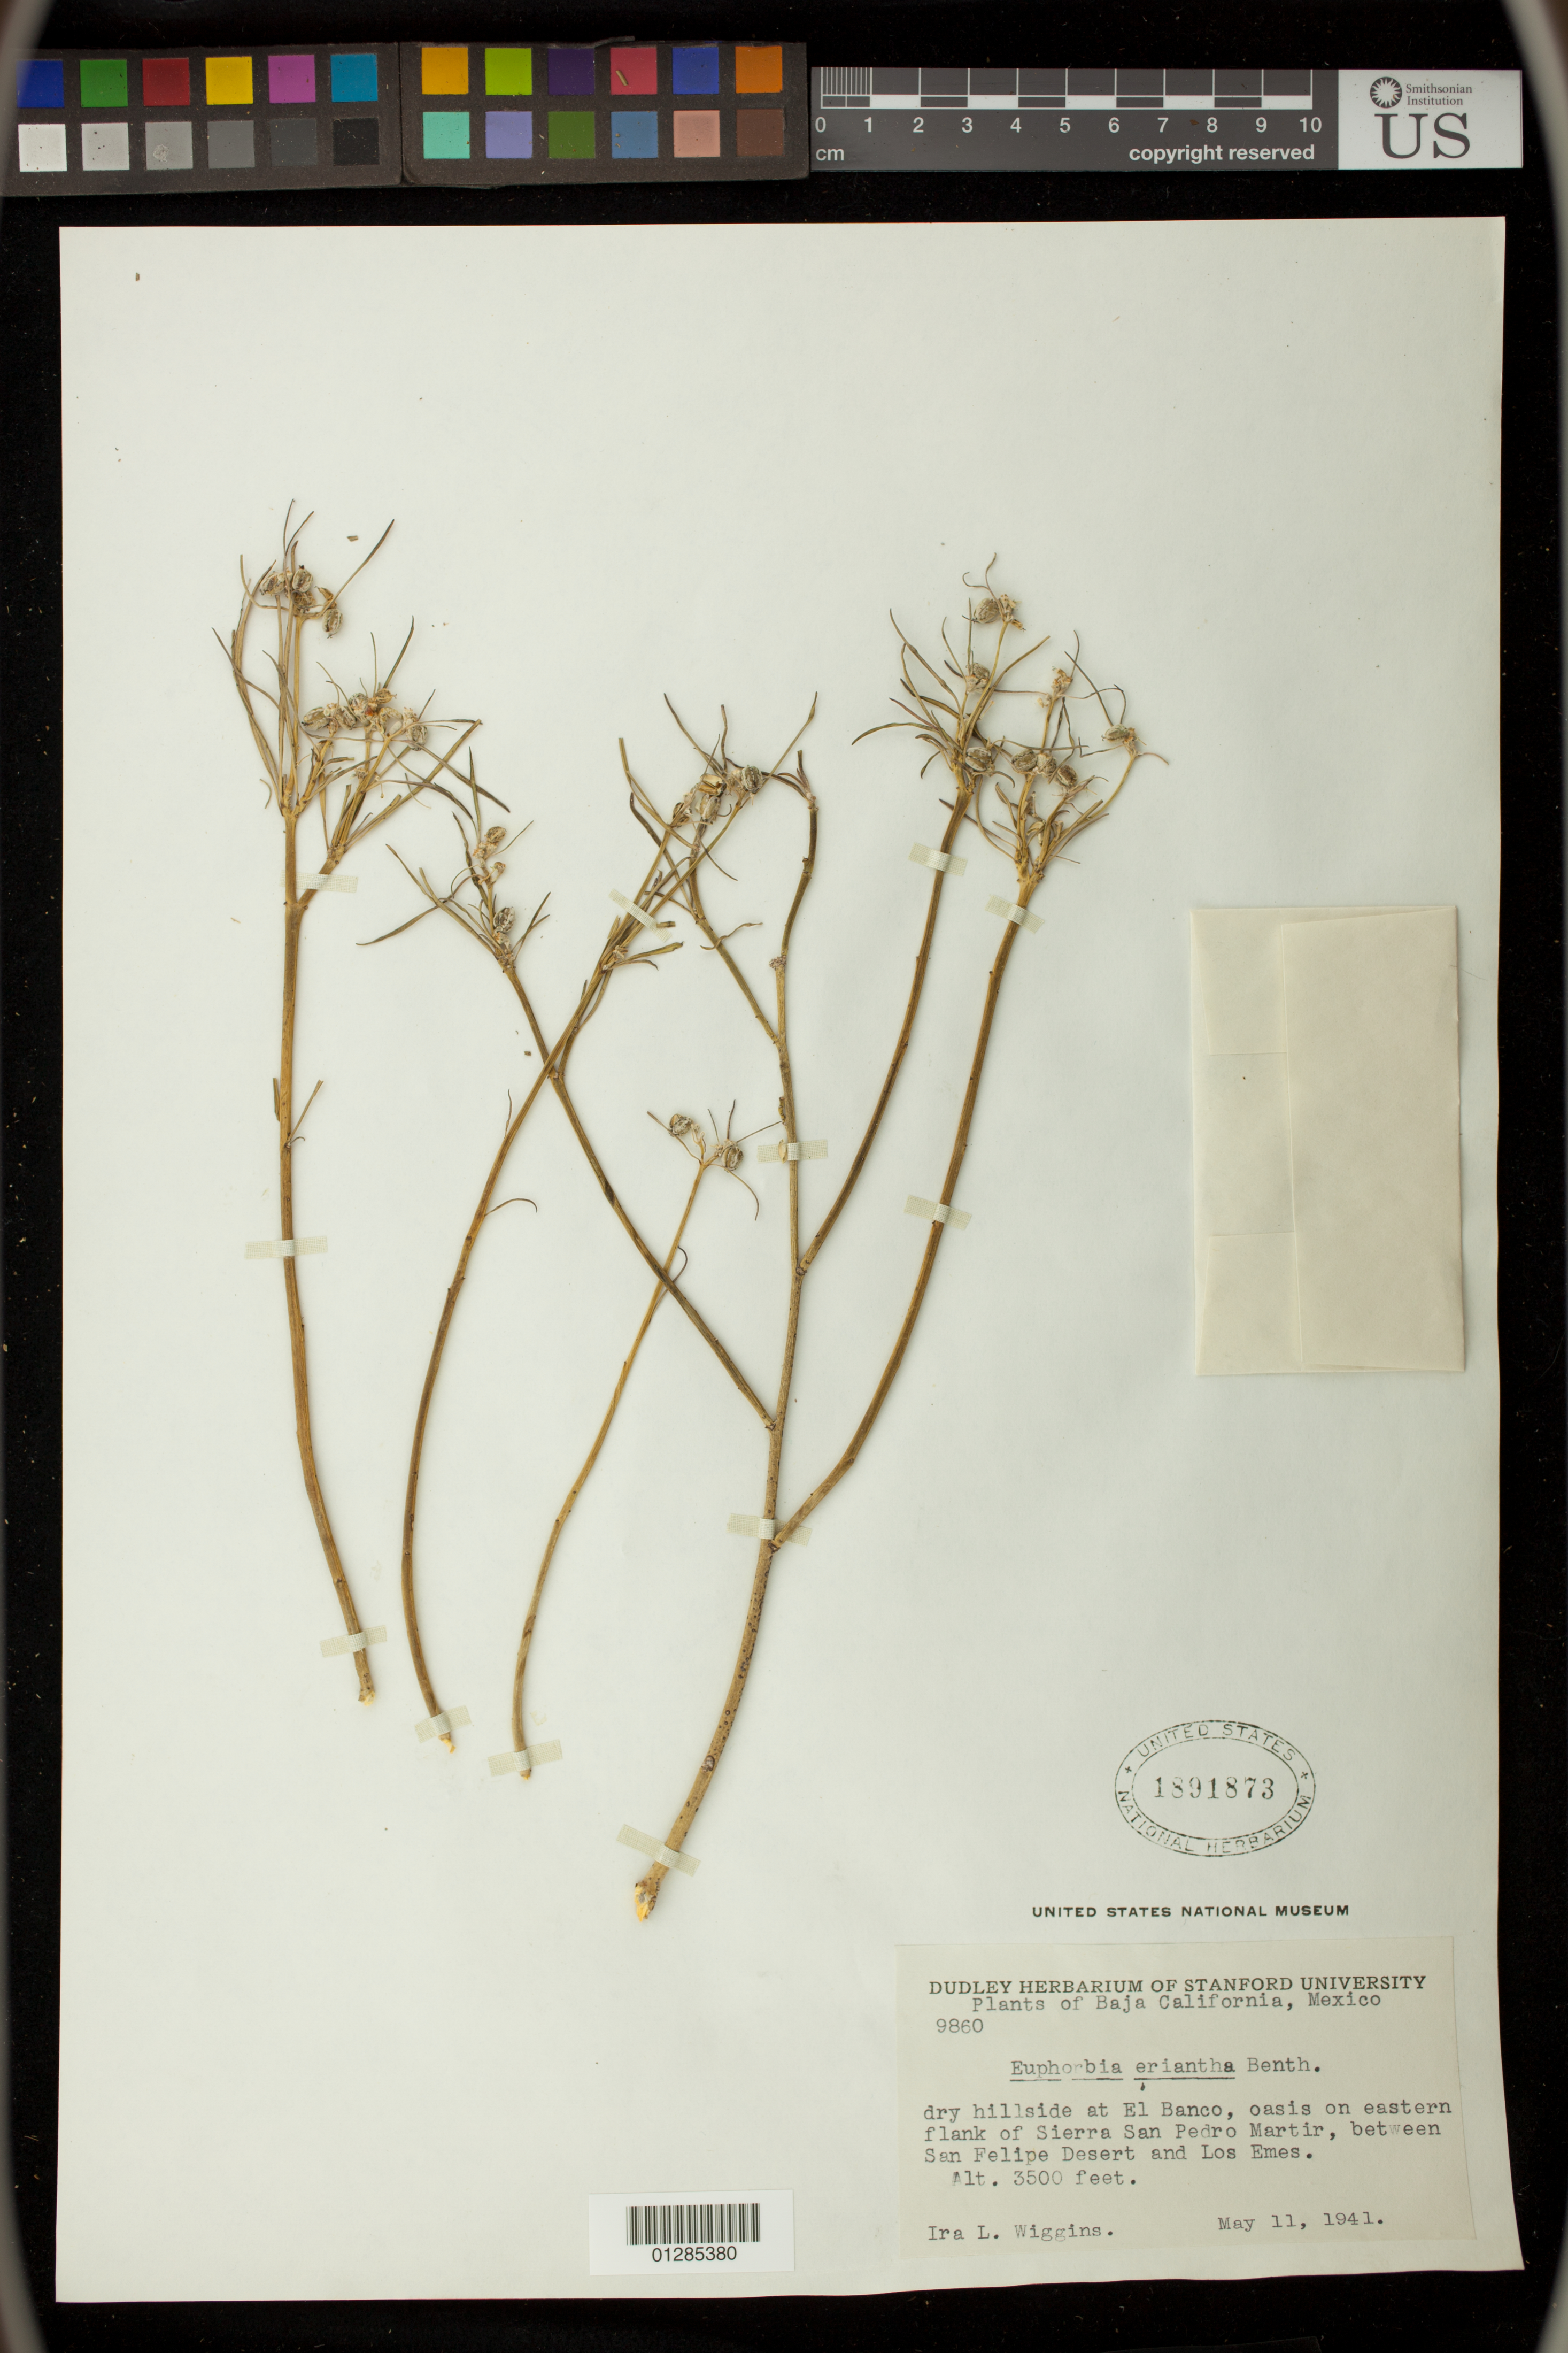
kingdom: Plantae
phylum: Tracheophyta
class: Magnoliopsida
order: Malpighiales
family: Euphorbiaceae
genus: Euphorbia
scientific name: Euphorbia eriantha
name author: Benth.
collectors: I. L. Wiggins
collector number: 9860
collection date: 1941-05-11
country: Mexico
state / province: Baja California Norte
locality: Hillside at El Banco, oasis on eastern flank of Sierra San Pedro Martir, between San Felipe Desert and Los Emes.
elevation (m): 1067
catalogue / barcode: US 1891873